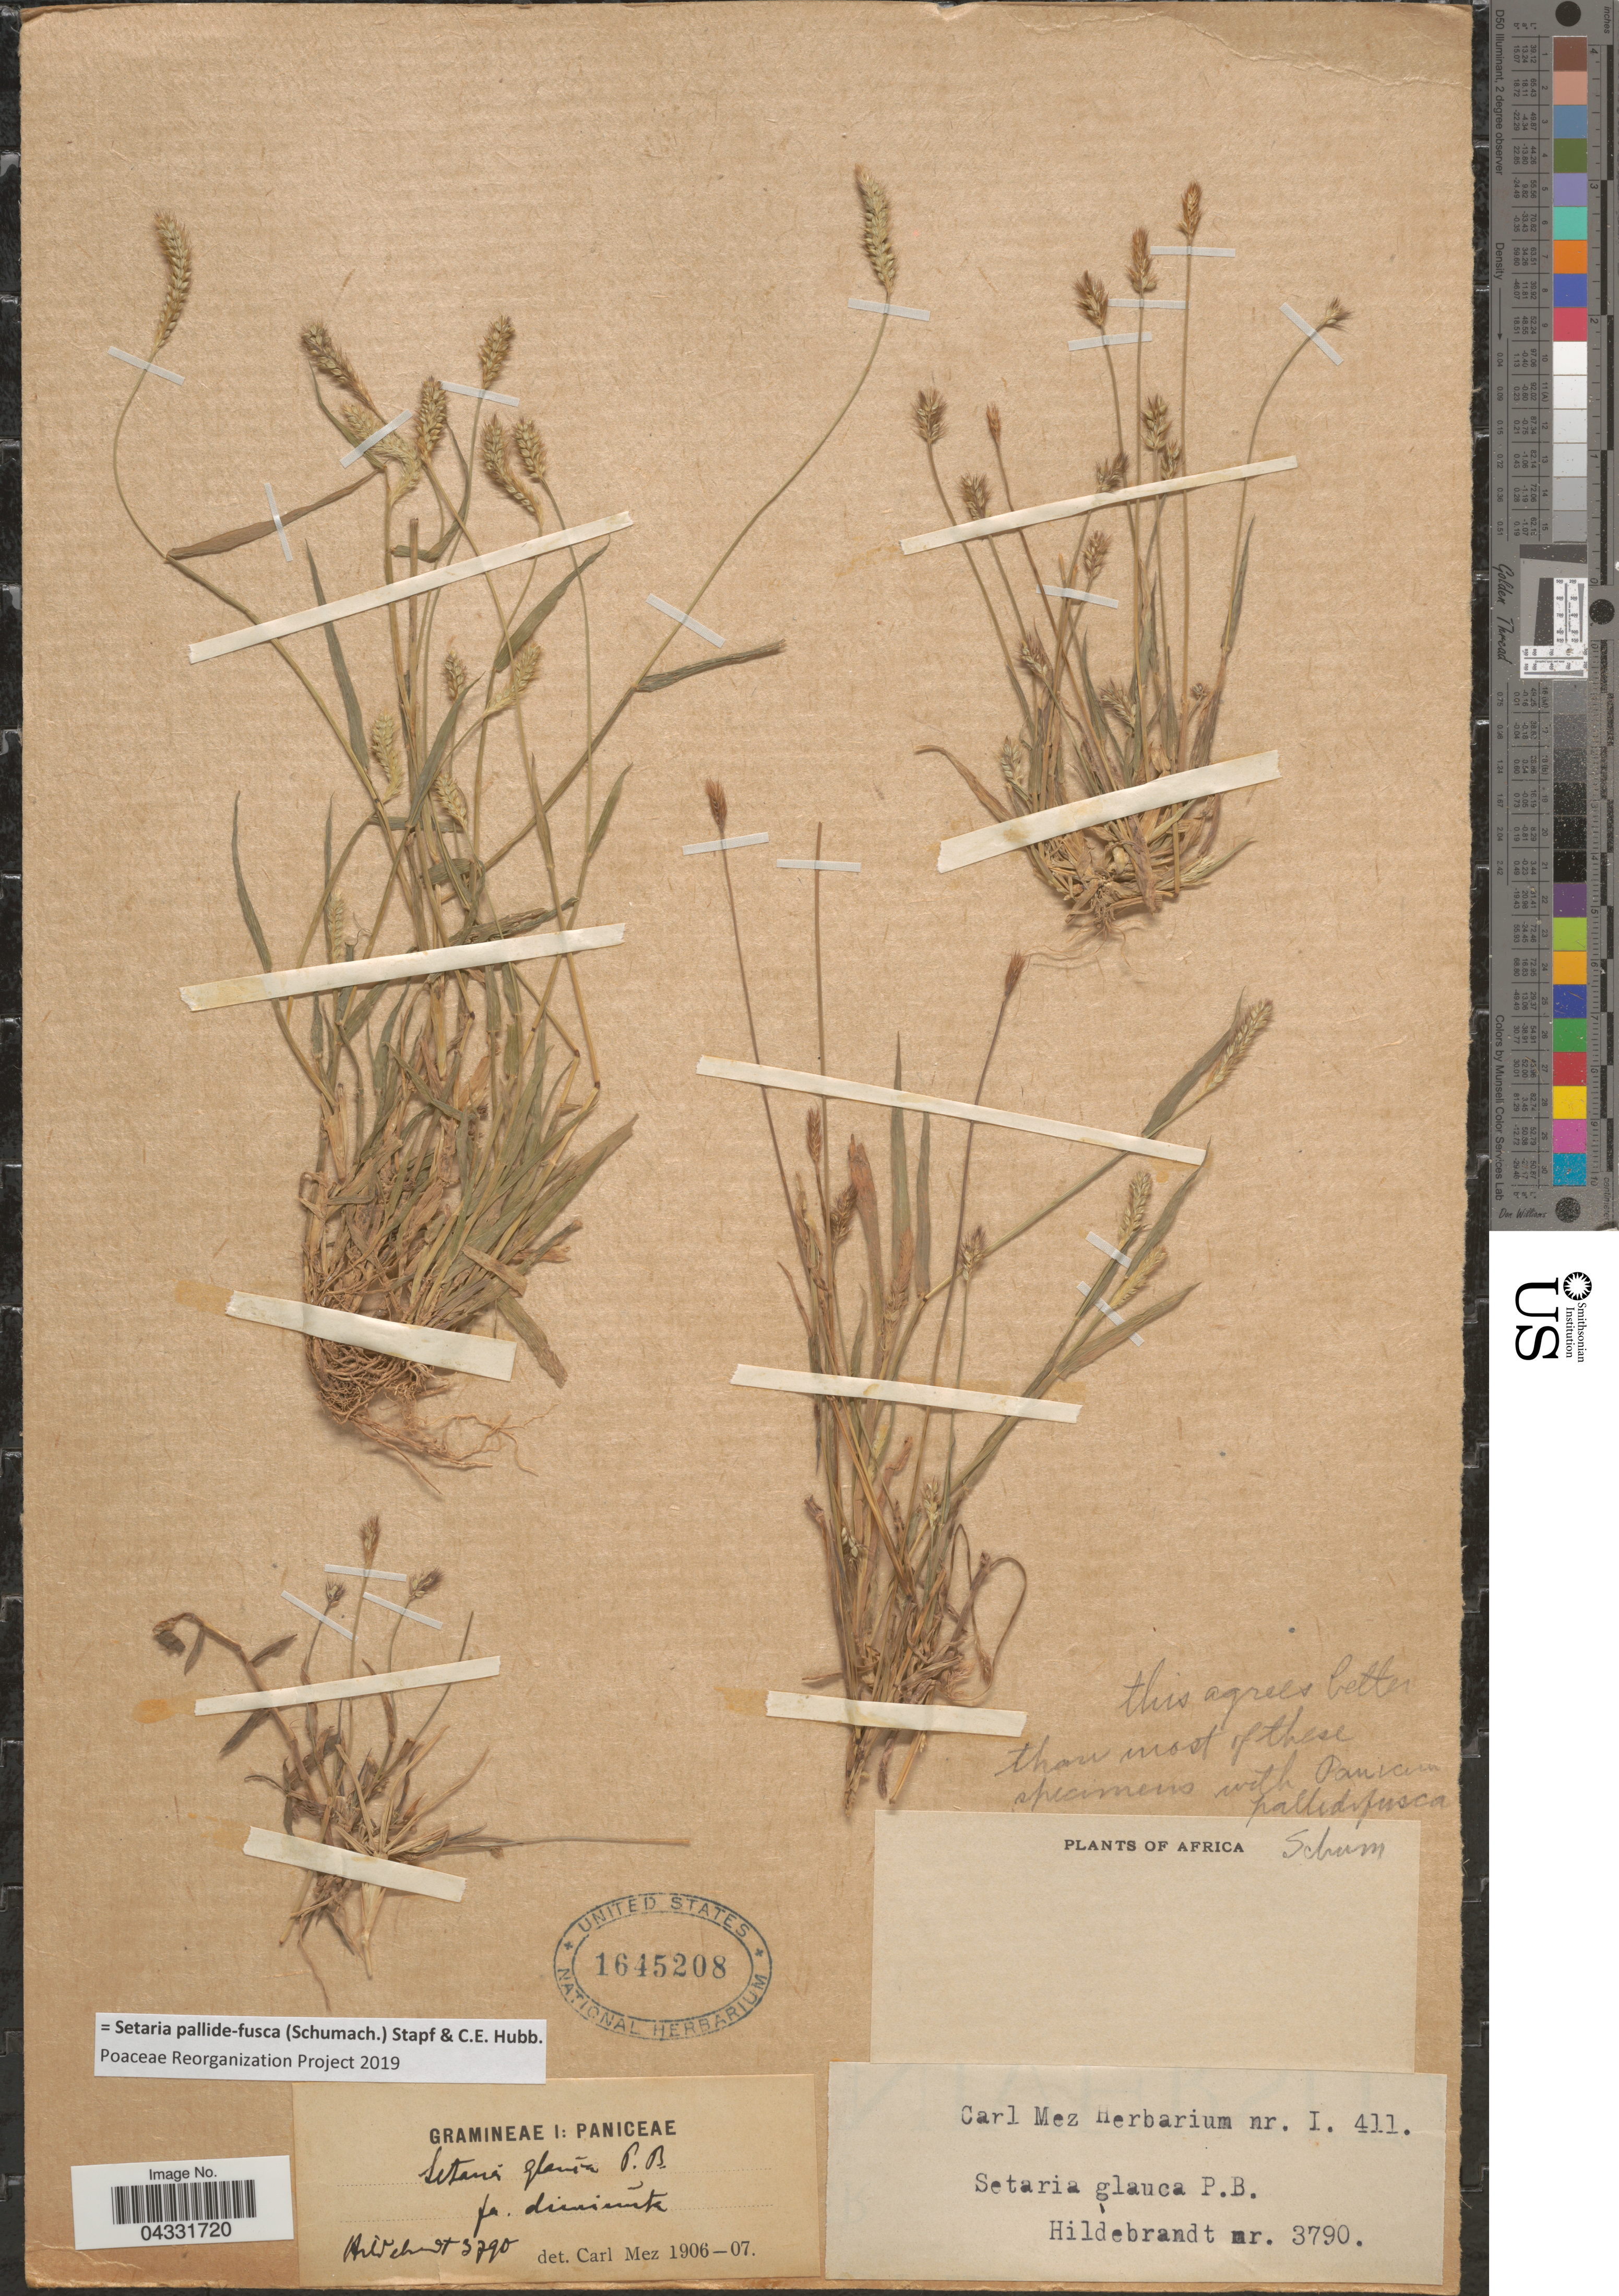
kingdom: Plantae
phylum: Tracheophyta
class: Liliopsida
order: Poales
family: Poaceae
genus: Setaria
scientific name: Setaria pallide-fusca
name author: (Schumach.) Stapf & C.E. Hubb.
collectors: Hildebrandt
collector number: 3790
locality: Africa.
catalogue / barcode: US 1645208